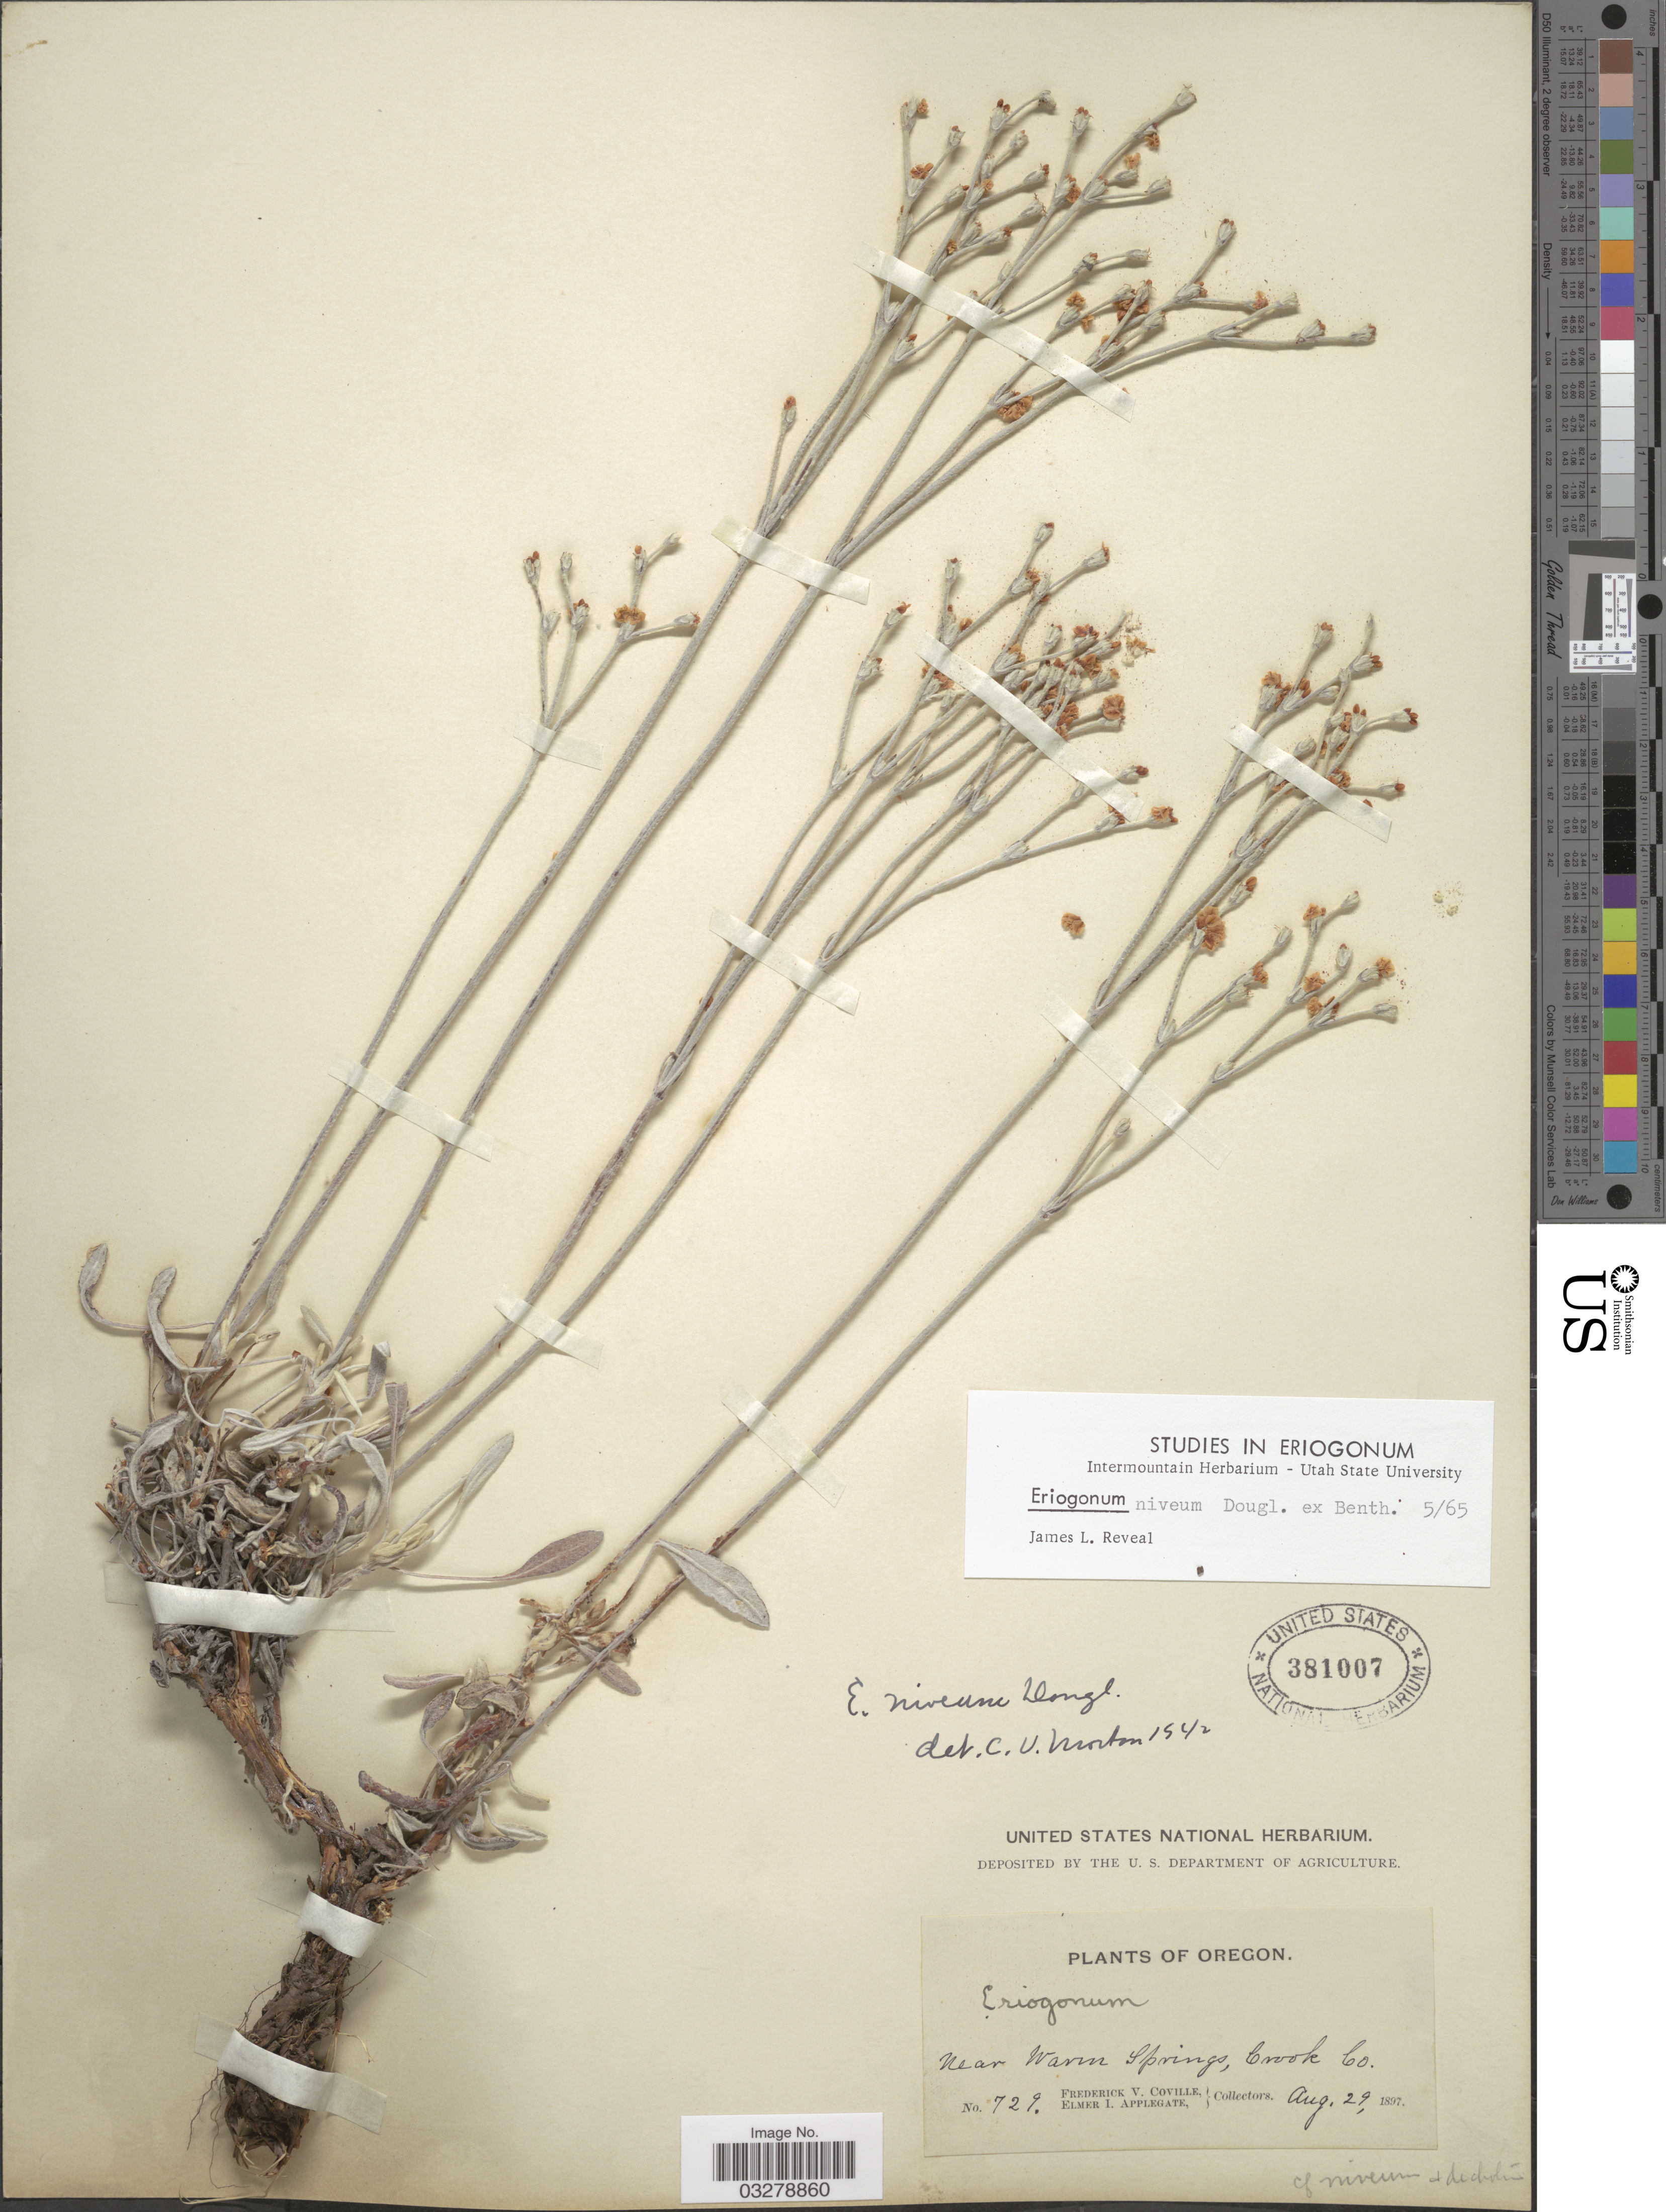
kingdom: Plantae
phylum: Tracheophyta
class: Magnoliopsida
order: Caryophyllales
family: Polygonaceae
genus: Eriogonum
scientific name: Eriogonum niverum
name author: Douglas ex Benth.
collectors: F. V. Coville & E. I. Applegate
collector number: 729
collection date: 1897-08-29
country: United States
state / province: Oregon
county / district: Crook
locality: Near Warm Springs, Crook Co.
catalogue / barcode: US 381007